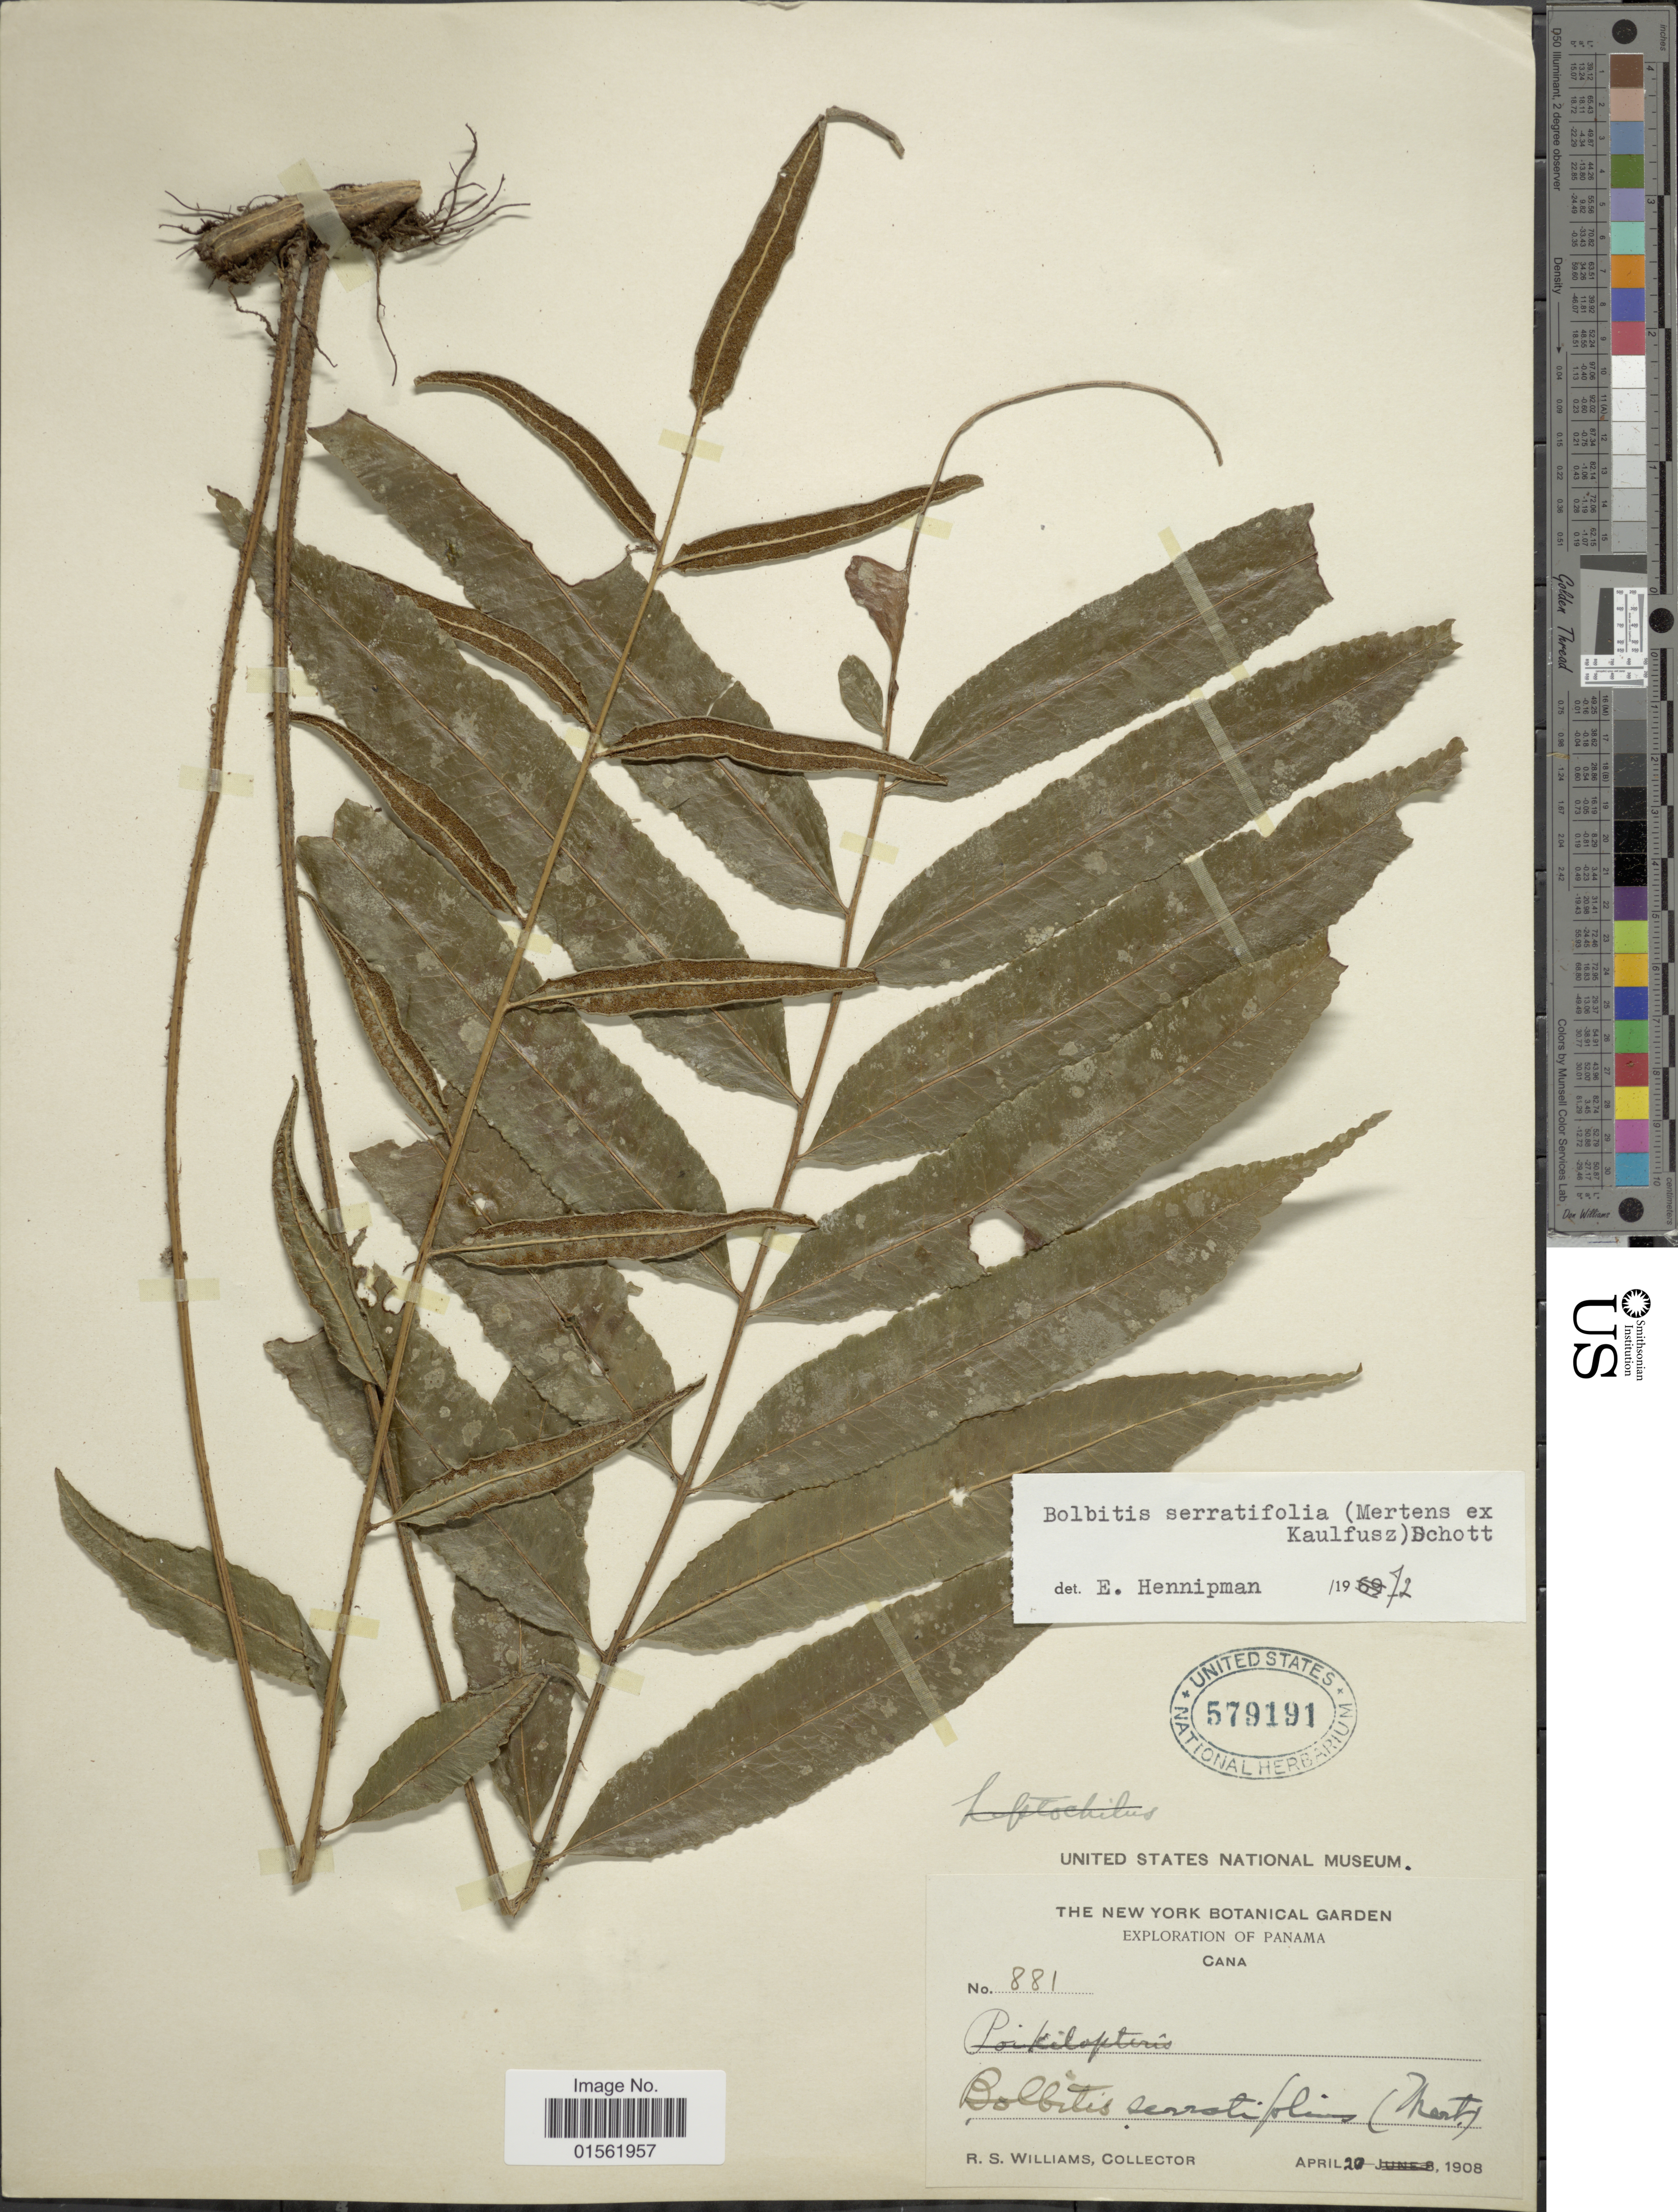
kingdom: Plantae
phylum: Tracheophyta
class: Polypodiopsida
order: Polypodiales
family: Dryopteridaceae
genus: Bolbitis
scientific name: Bolbitis serratifolia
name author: (Mert. ex Kaulf.) Schott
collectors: R. S. Williams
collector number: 881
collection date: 1908-04-20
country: Panama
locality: Cana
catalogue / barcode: US 579191